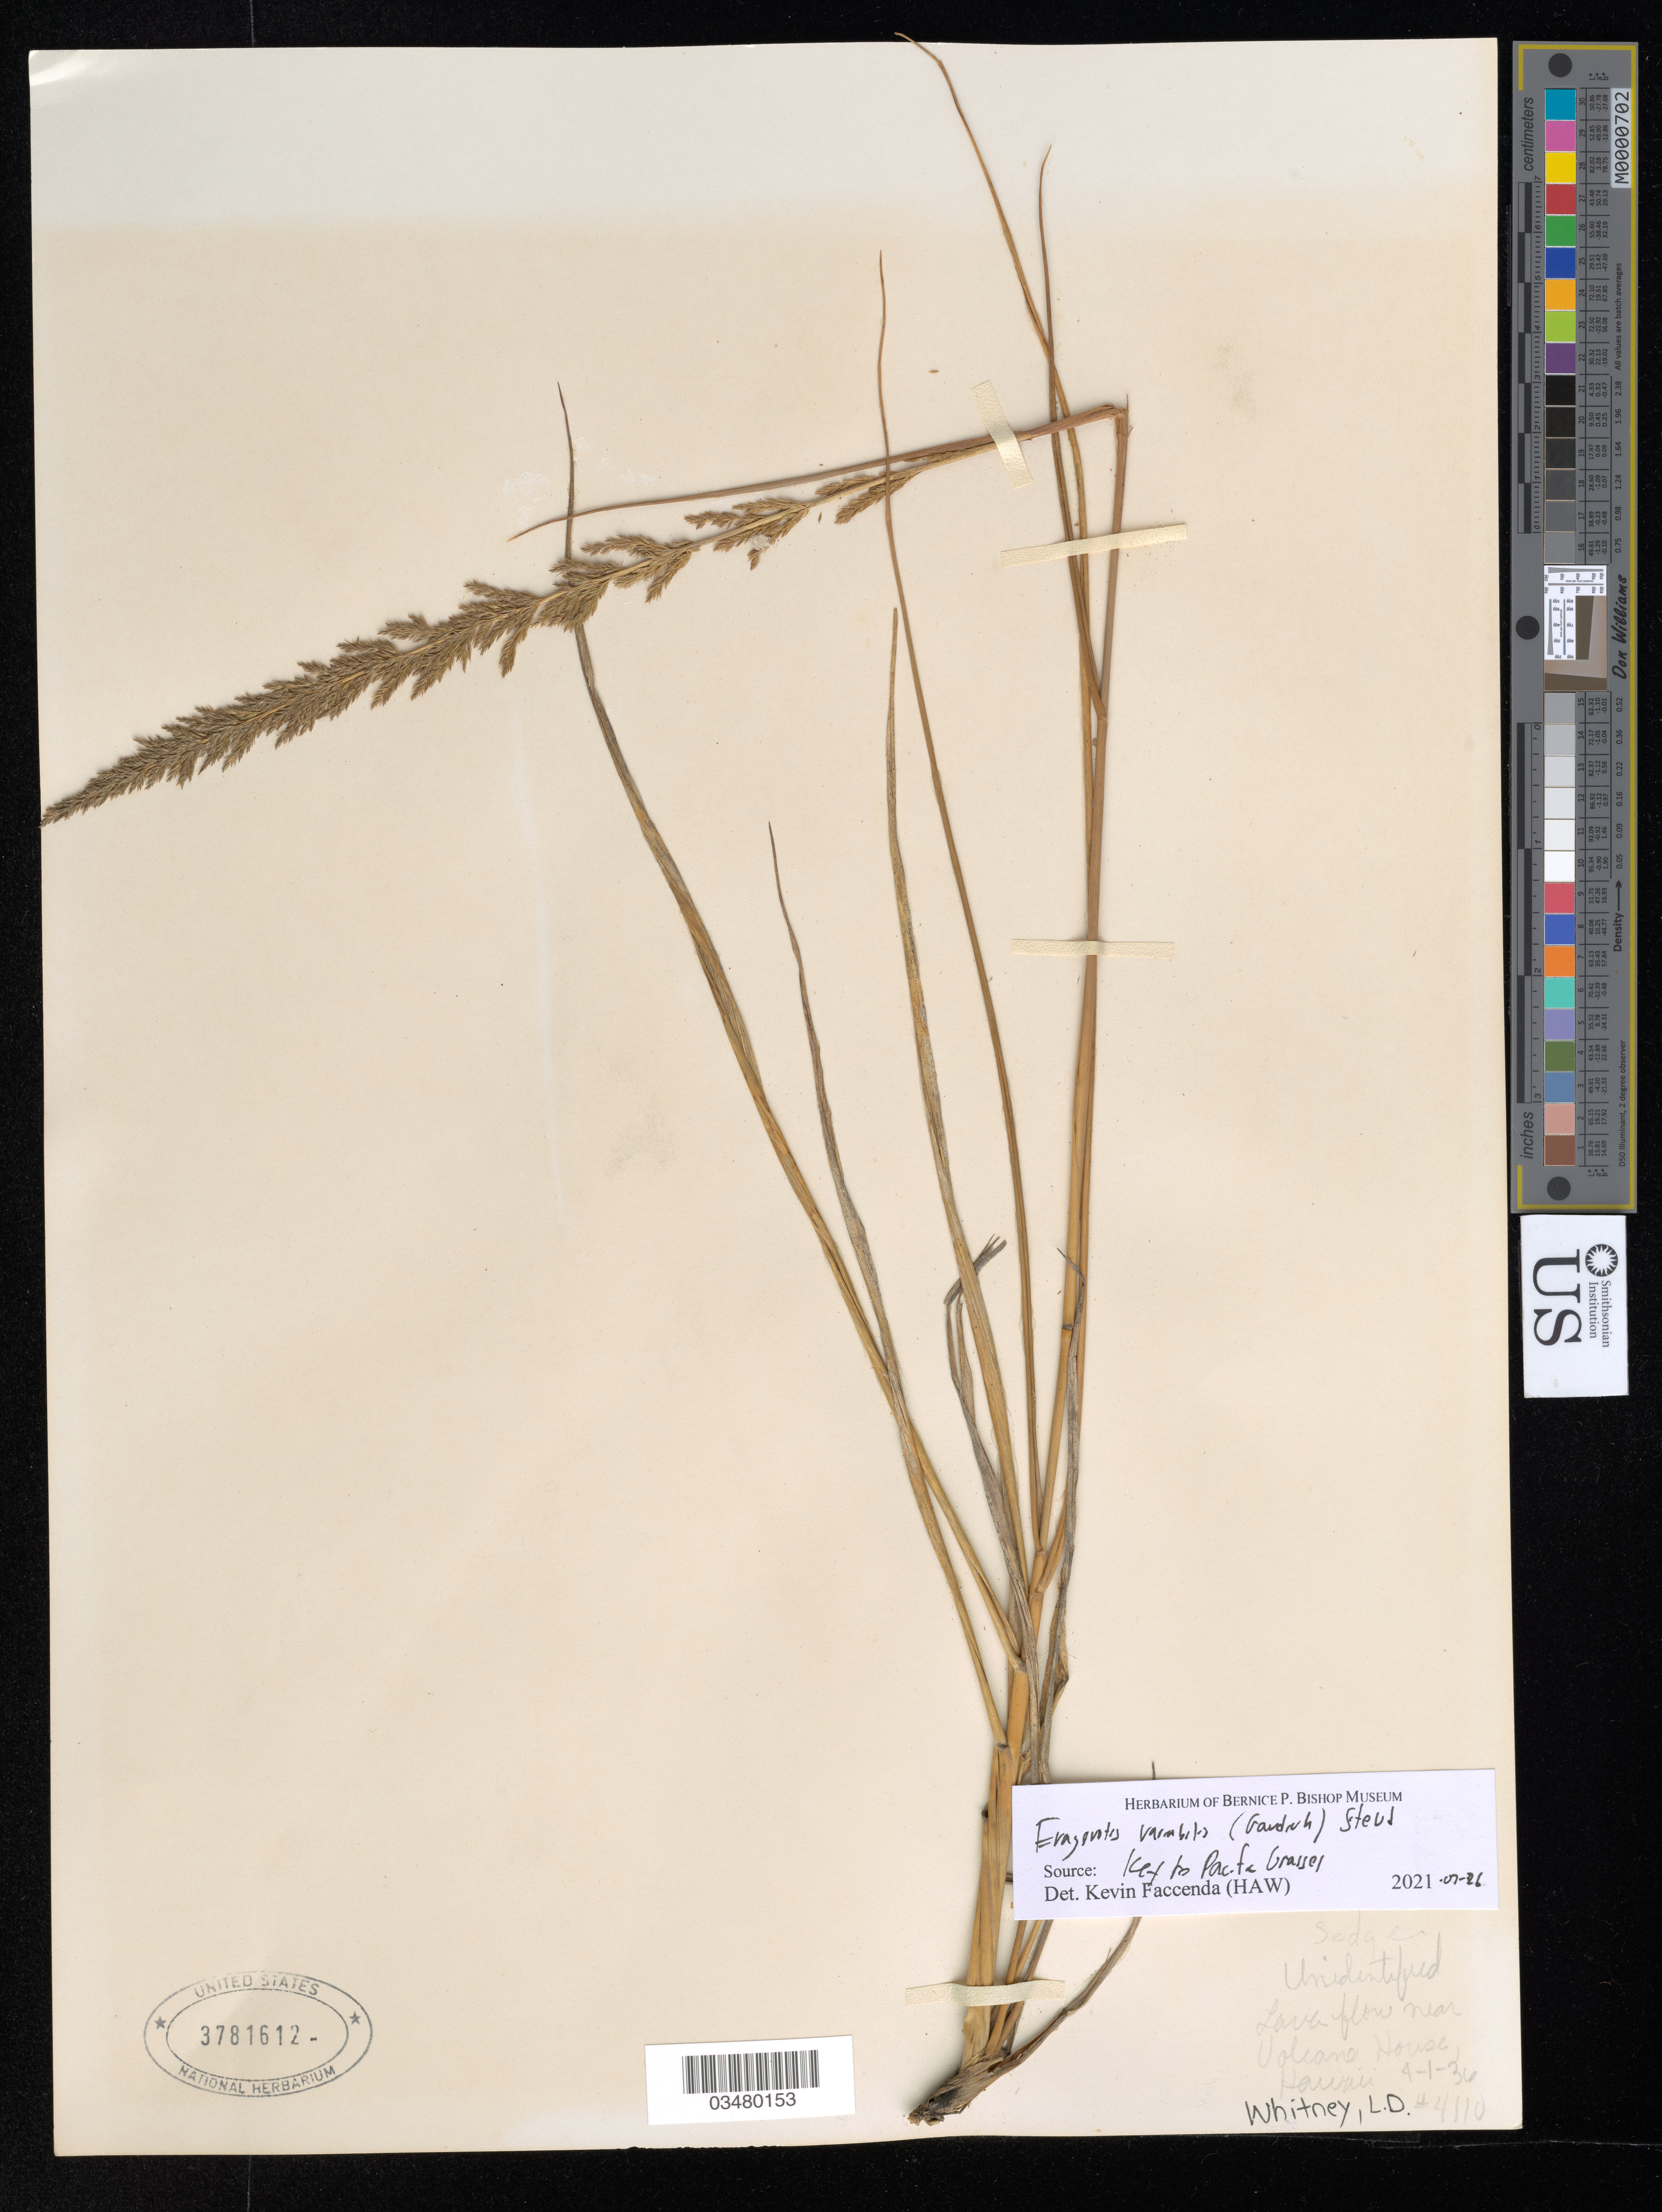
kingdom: Plantae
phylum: Tracheophyta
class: Liliopsida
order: Poales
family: Poaceae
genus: Eragrostis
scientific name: Eragrostis variabilis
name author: (Gaudich.) Steud.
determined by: Faccenda, K.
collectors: L. Whitney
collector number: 4110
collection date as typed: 1 Apr 1936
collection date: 1936-04-01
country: United States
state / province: Hawaii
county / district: Hawaii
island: Hawaii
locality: Near Volcano House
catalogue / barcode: US 3781612